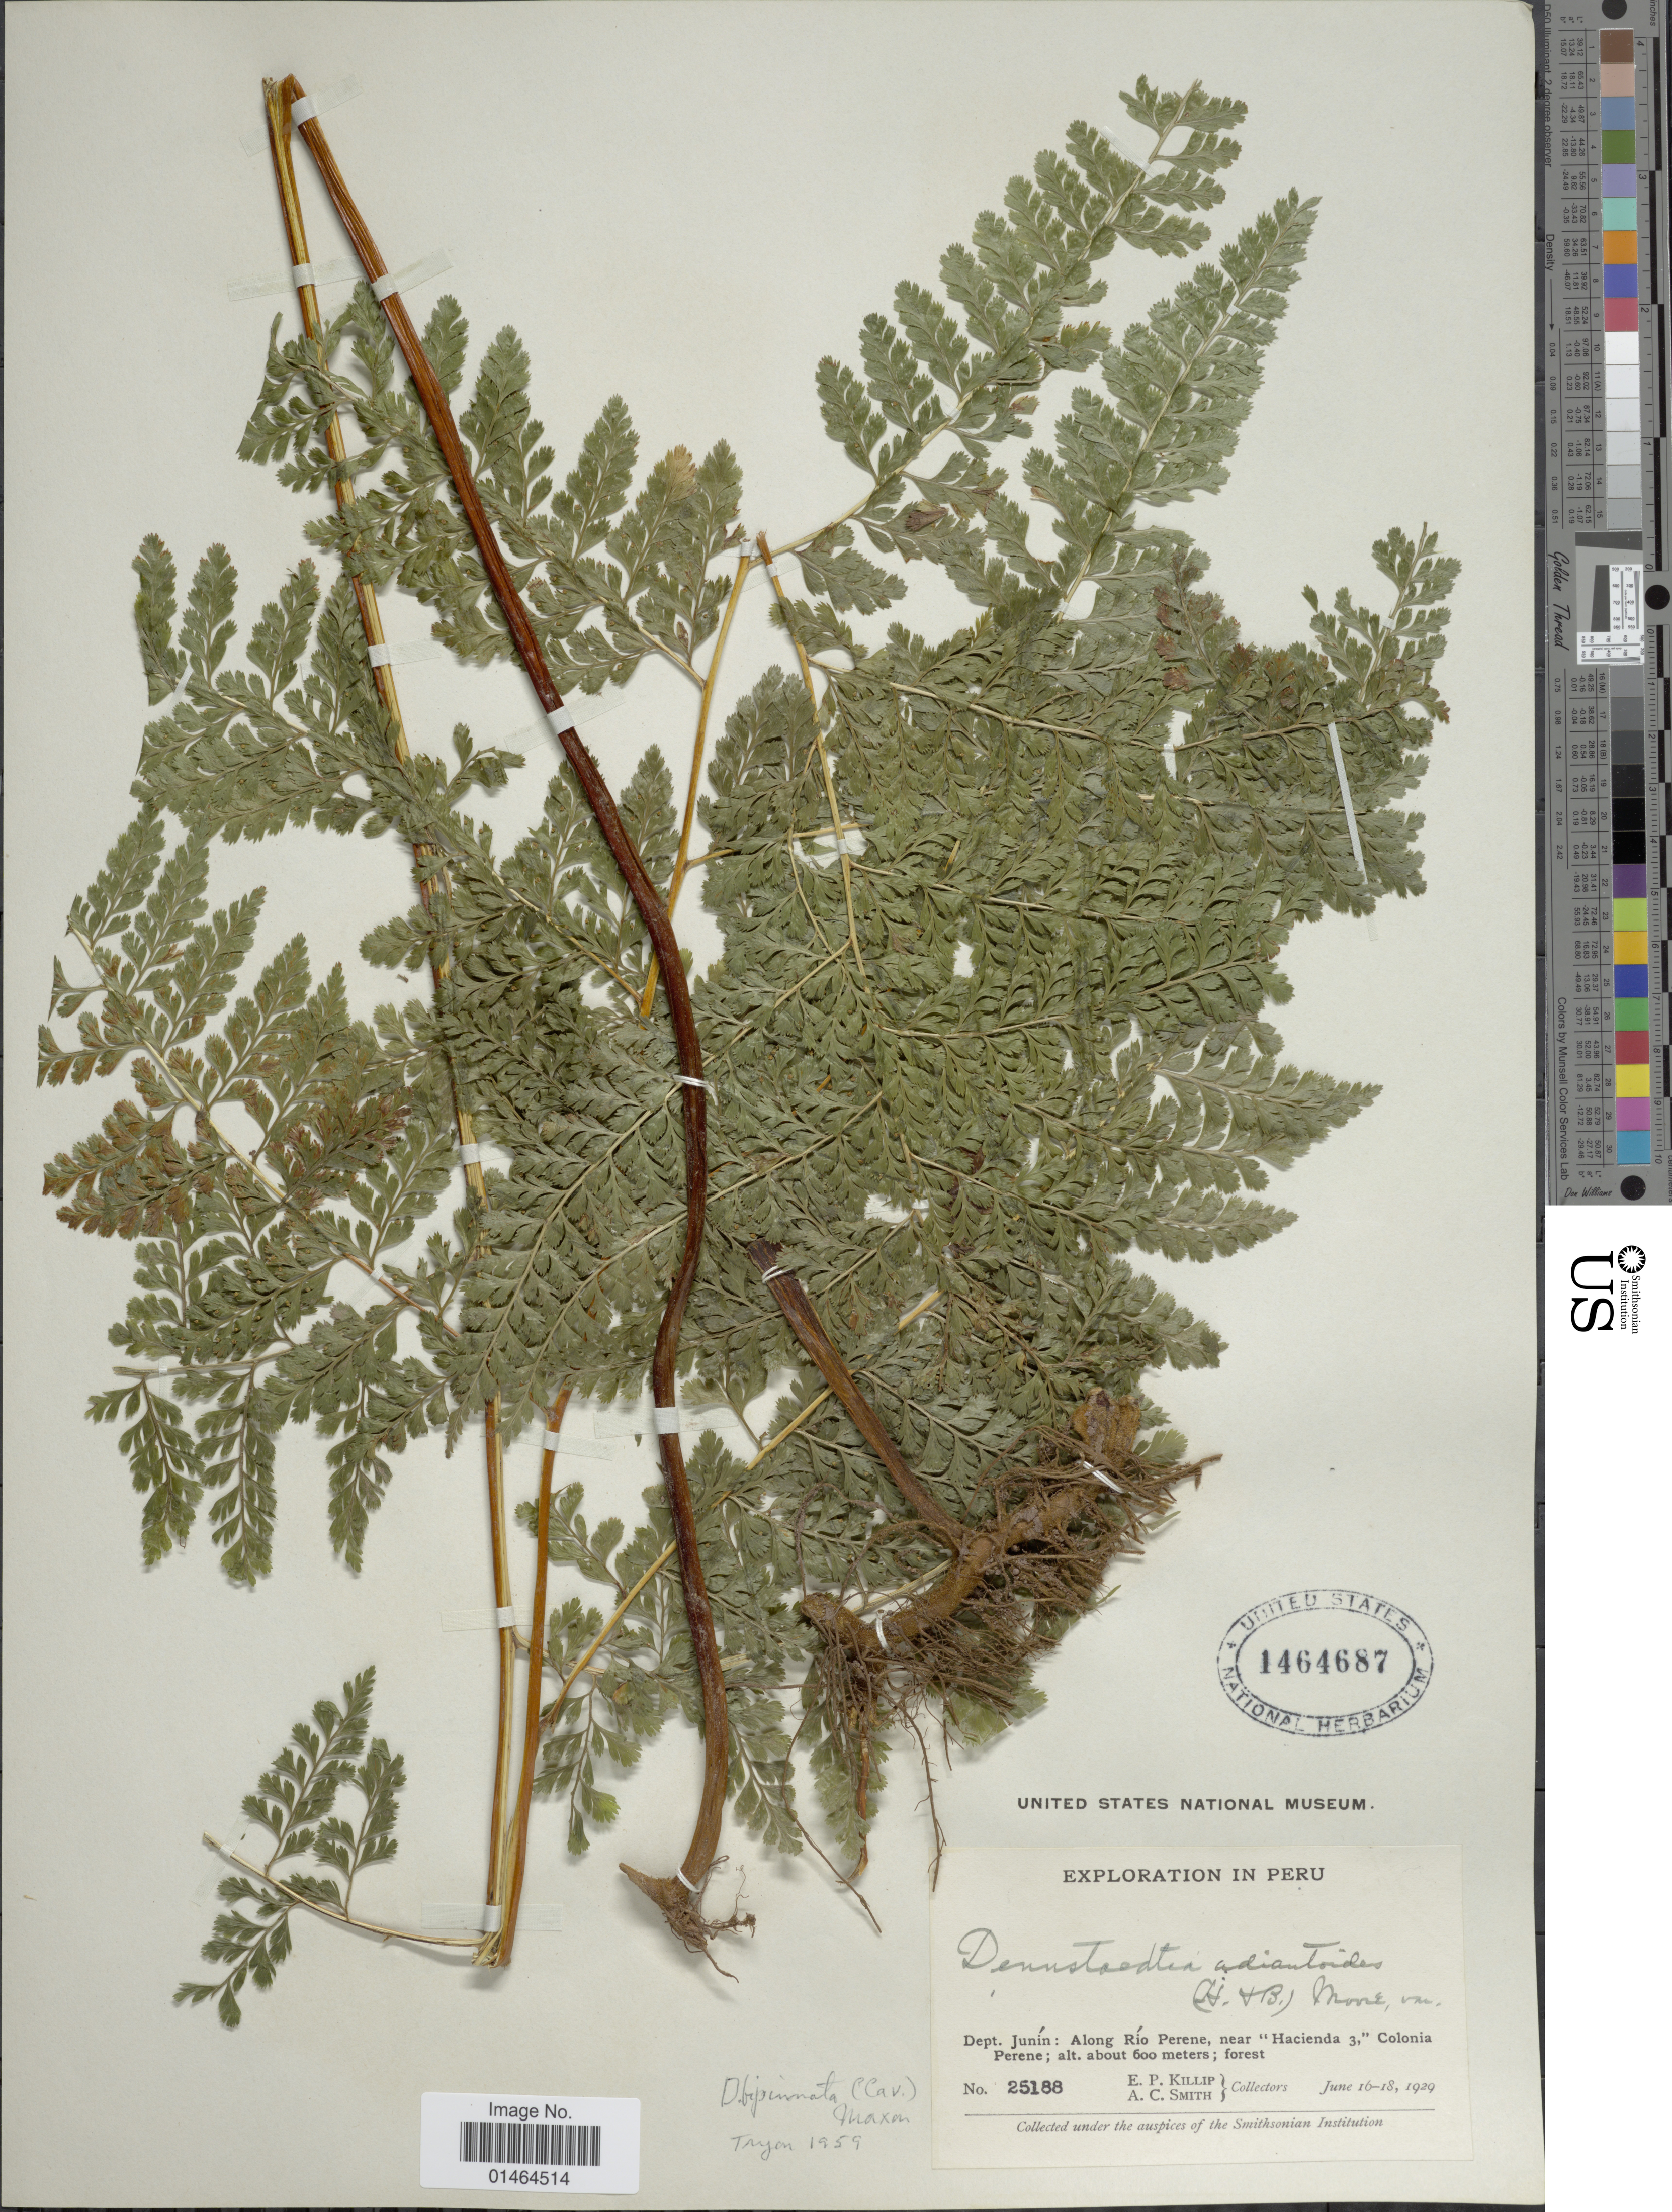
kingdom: Plantae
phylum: Tracheophyta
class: Polypodiopsida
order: Polypodiales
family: Dennstaedtiaceae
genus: Dennstaedtia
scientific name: Dennstaedtia bipinnata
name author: (Cav.) Maxon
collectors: E. P. Killip & A. C. Smith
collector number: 25188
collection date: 1929-06-16/1929-06-18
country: Peru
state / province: Junín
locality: Along Río Perene, near "Hacienda 3", Colonia Perene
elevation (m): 600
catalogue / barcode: US 1464687